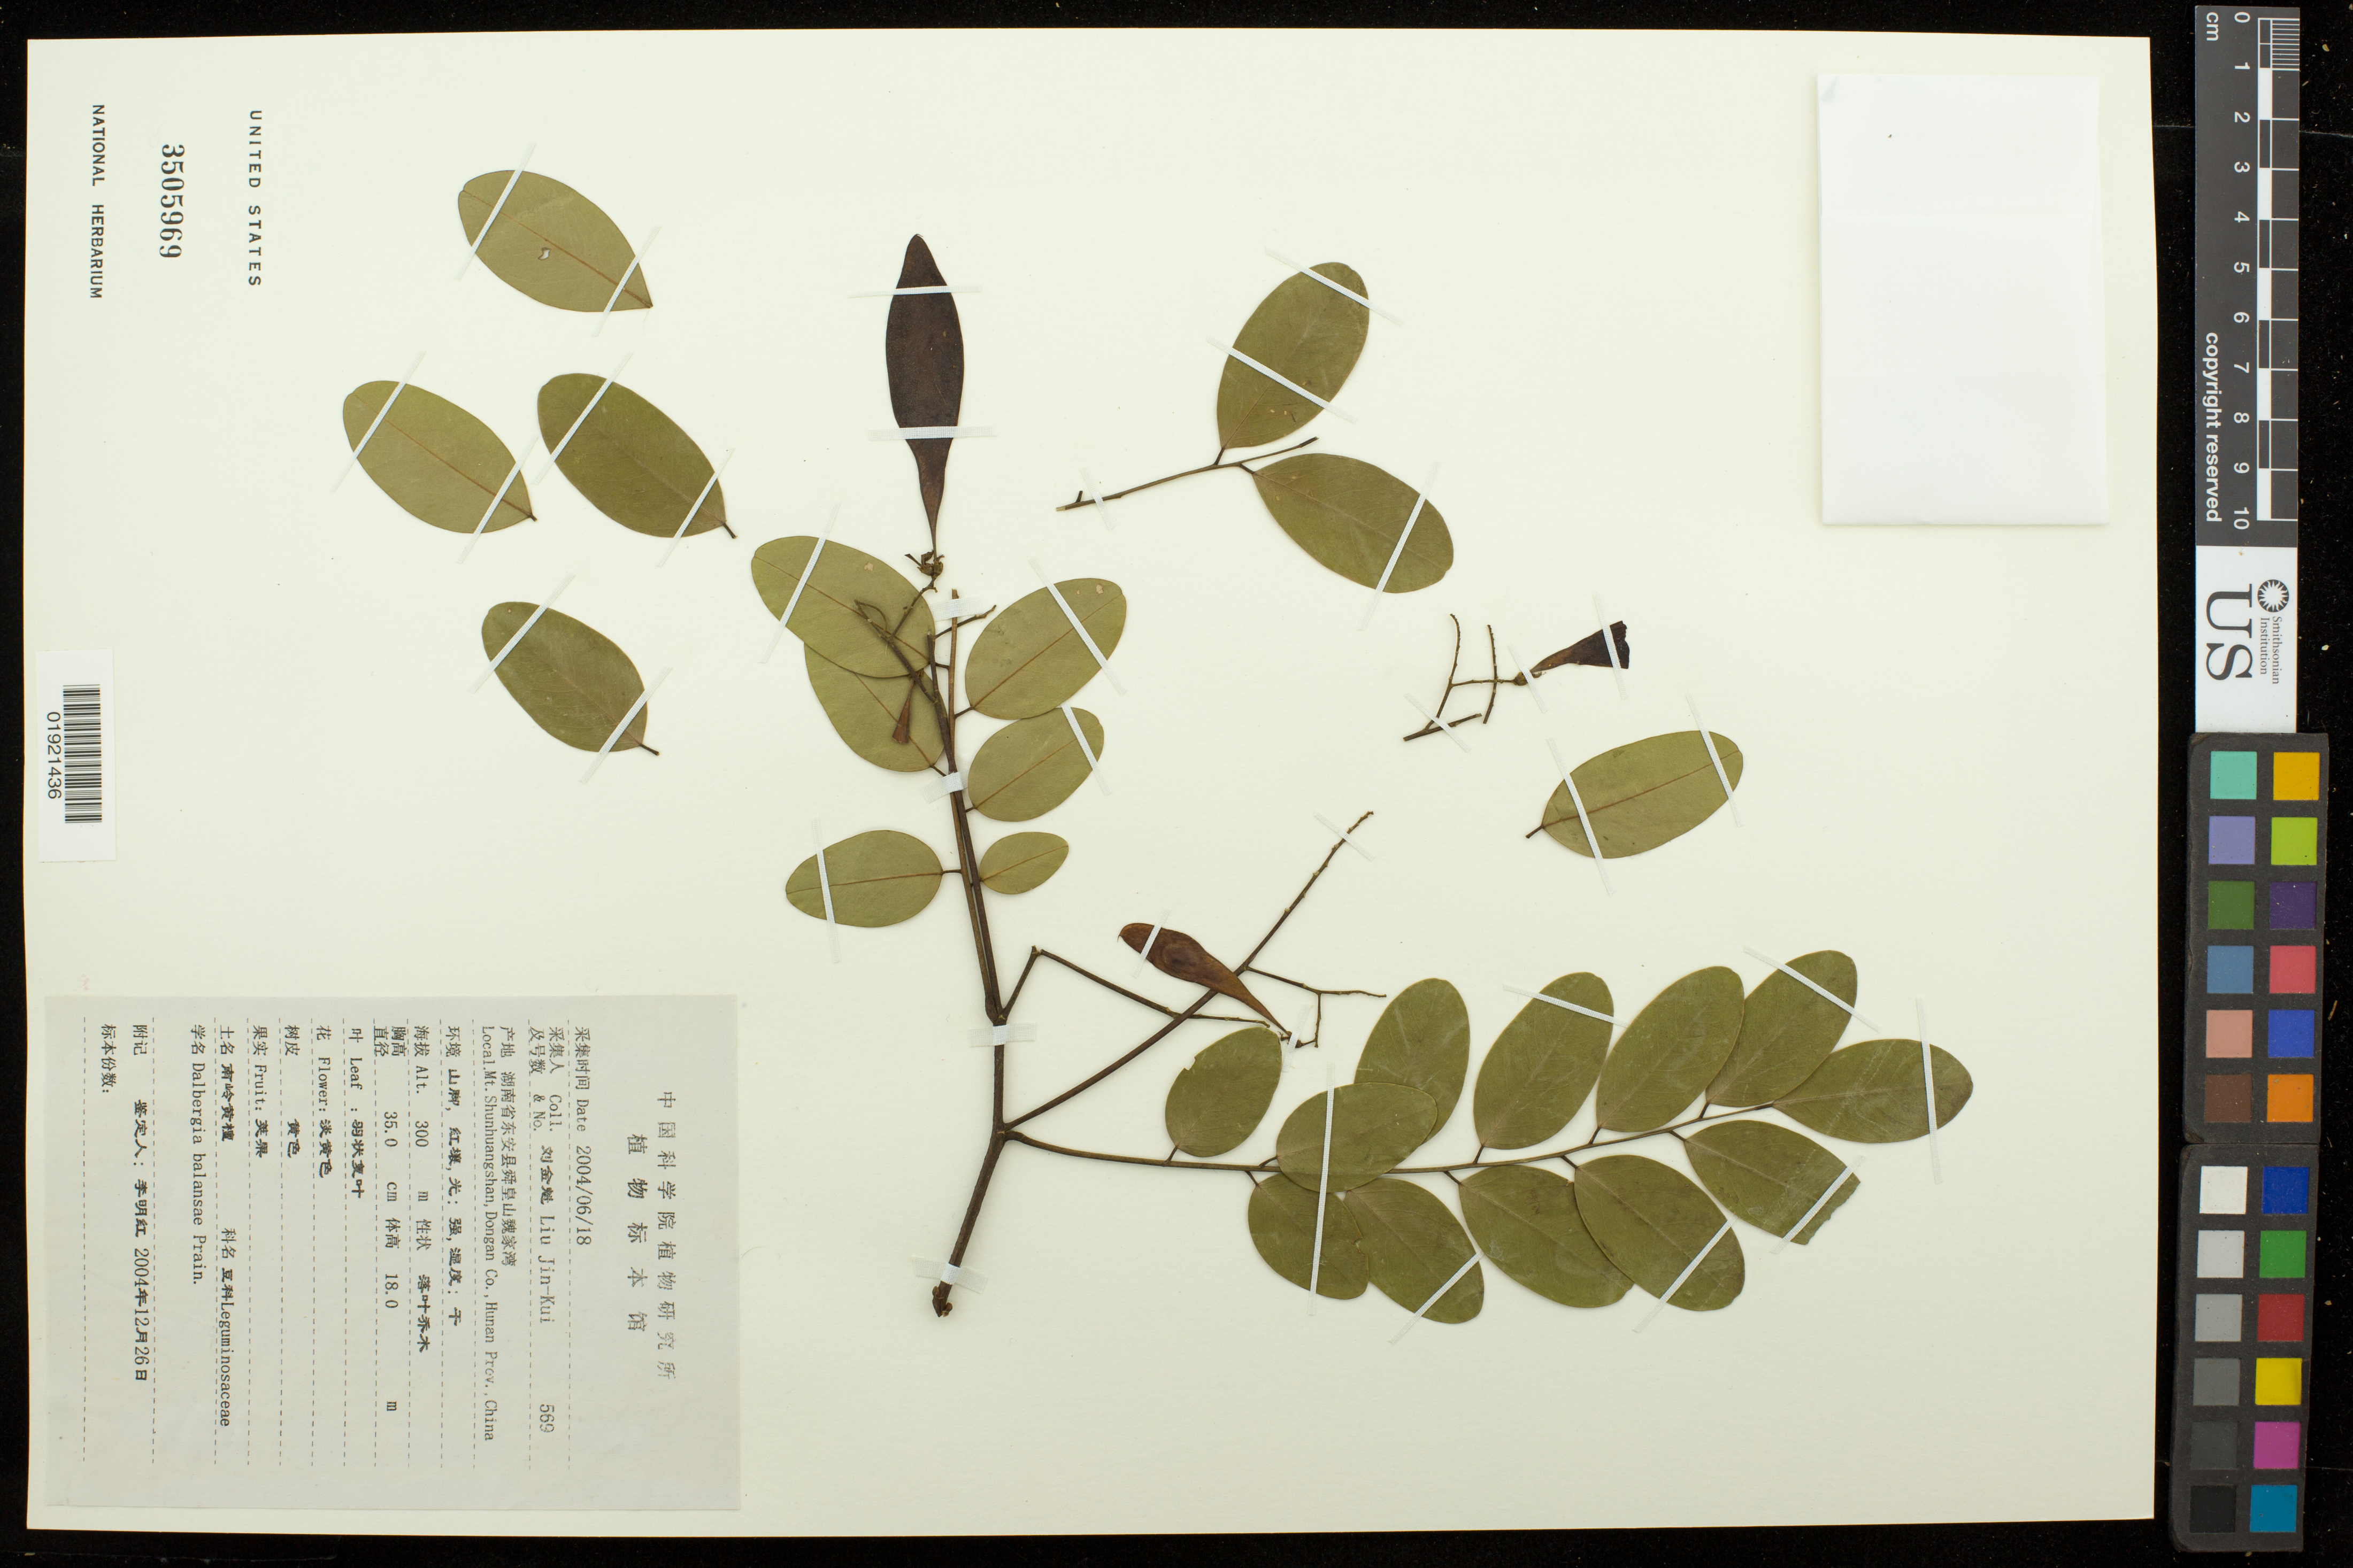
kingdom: Plantae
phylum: Tracheophyta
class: Magnoliopsida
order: Fabales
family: Fabaceae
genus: Dalbergia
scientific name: Dalbergia balansae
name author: Prain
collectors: L. Jin-Kui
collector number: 569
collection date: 2004-06-18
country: China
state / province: Hunan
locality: Mt. Shunhuangshan, Dongan Co.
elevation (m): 300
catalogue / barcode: US 3505969